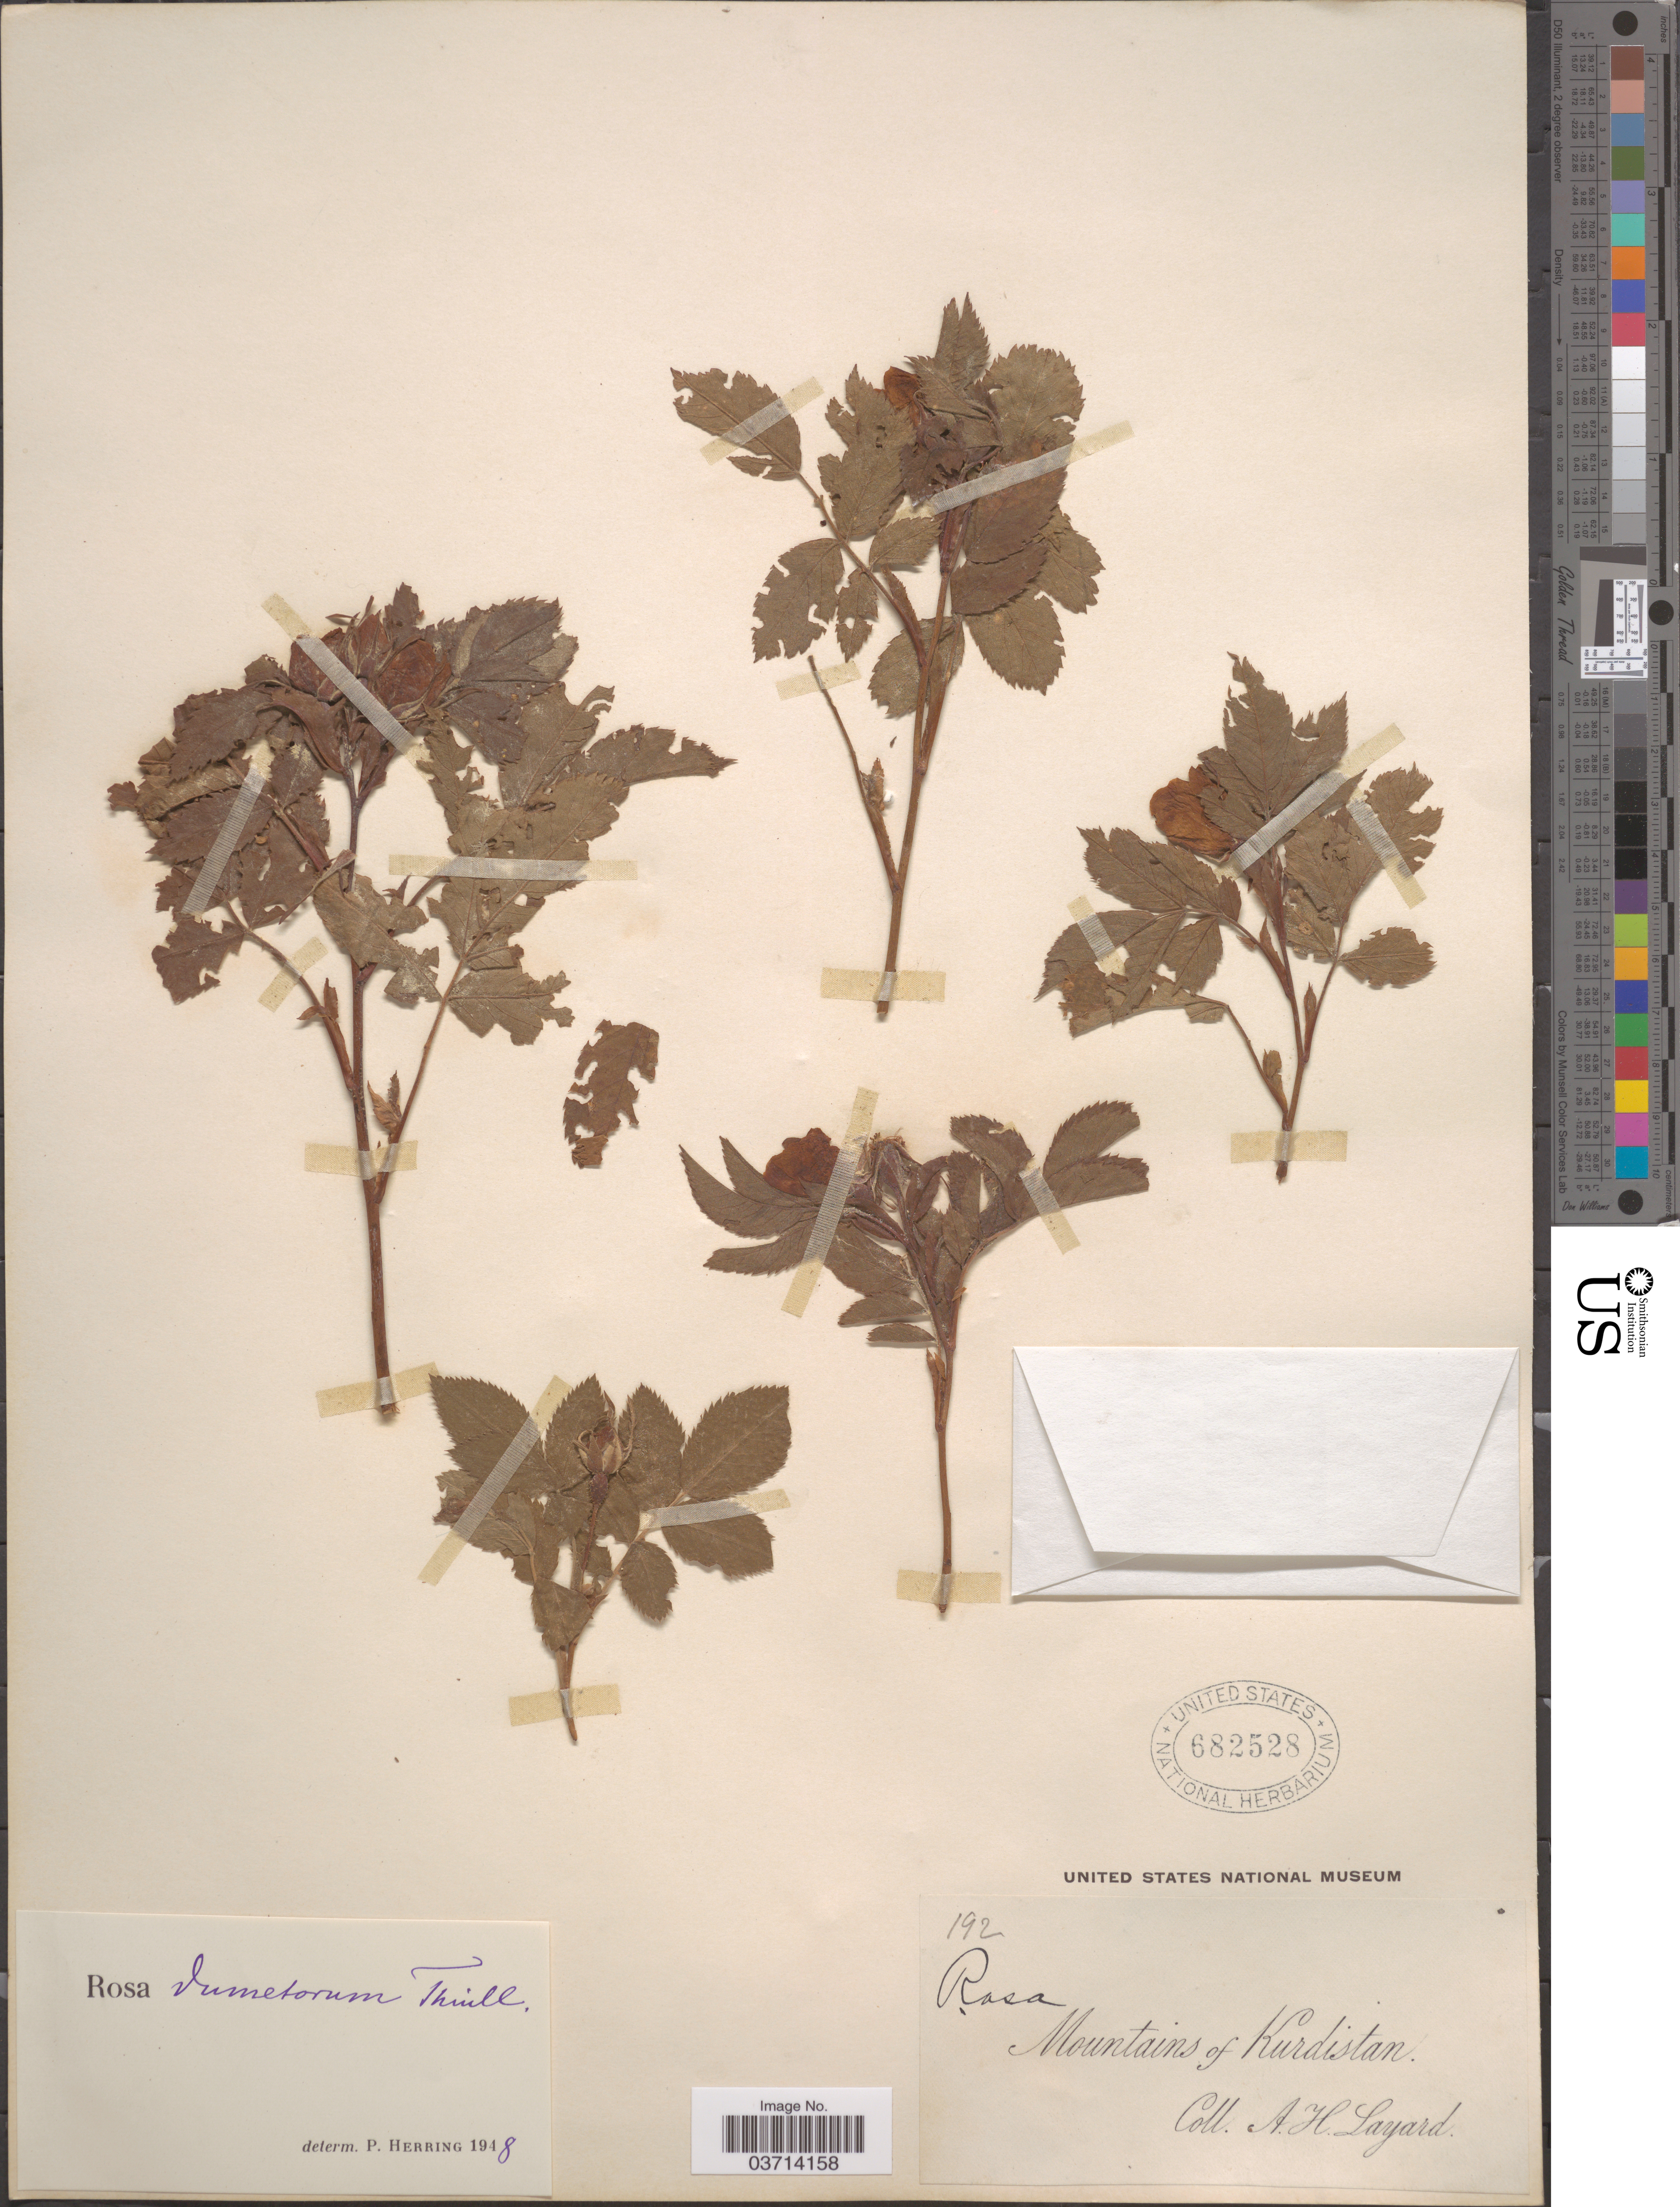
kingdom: Plantae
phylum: Tracheophyta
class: Magnoliopsida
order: Rosales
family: Rosaceae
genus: Rosa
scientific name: Rosa dumetorum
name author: Lange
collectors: A. Layard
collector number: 192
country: Iran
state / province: Kurdistan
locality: Mountains of Kurdistan.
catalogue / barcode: US 682528